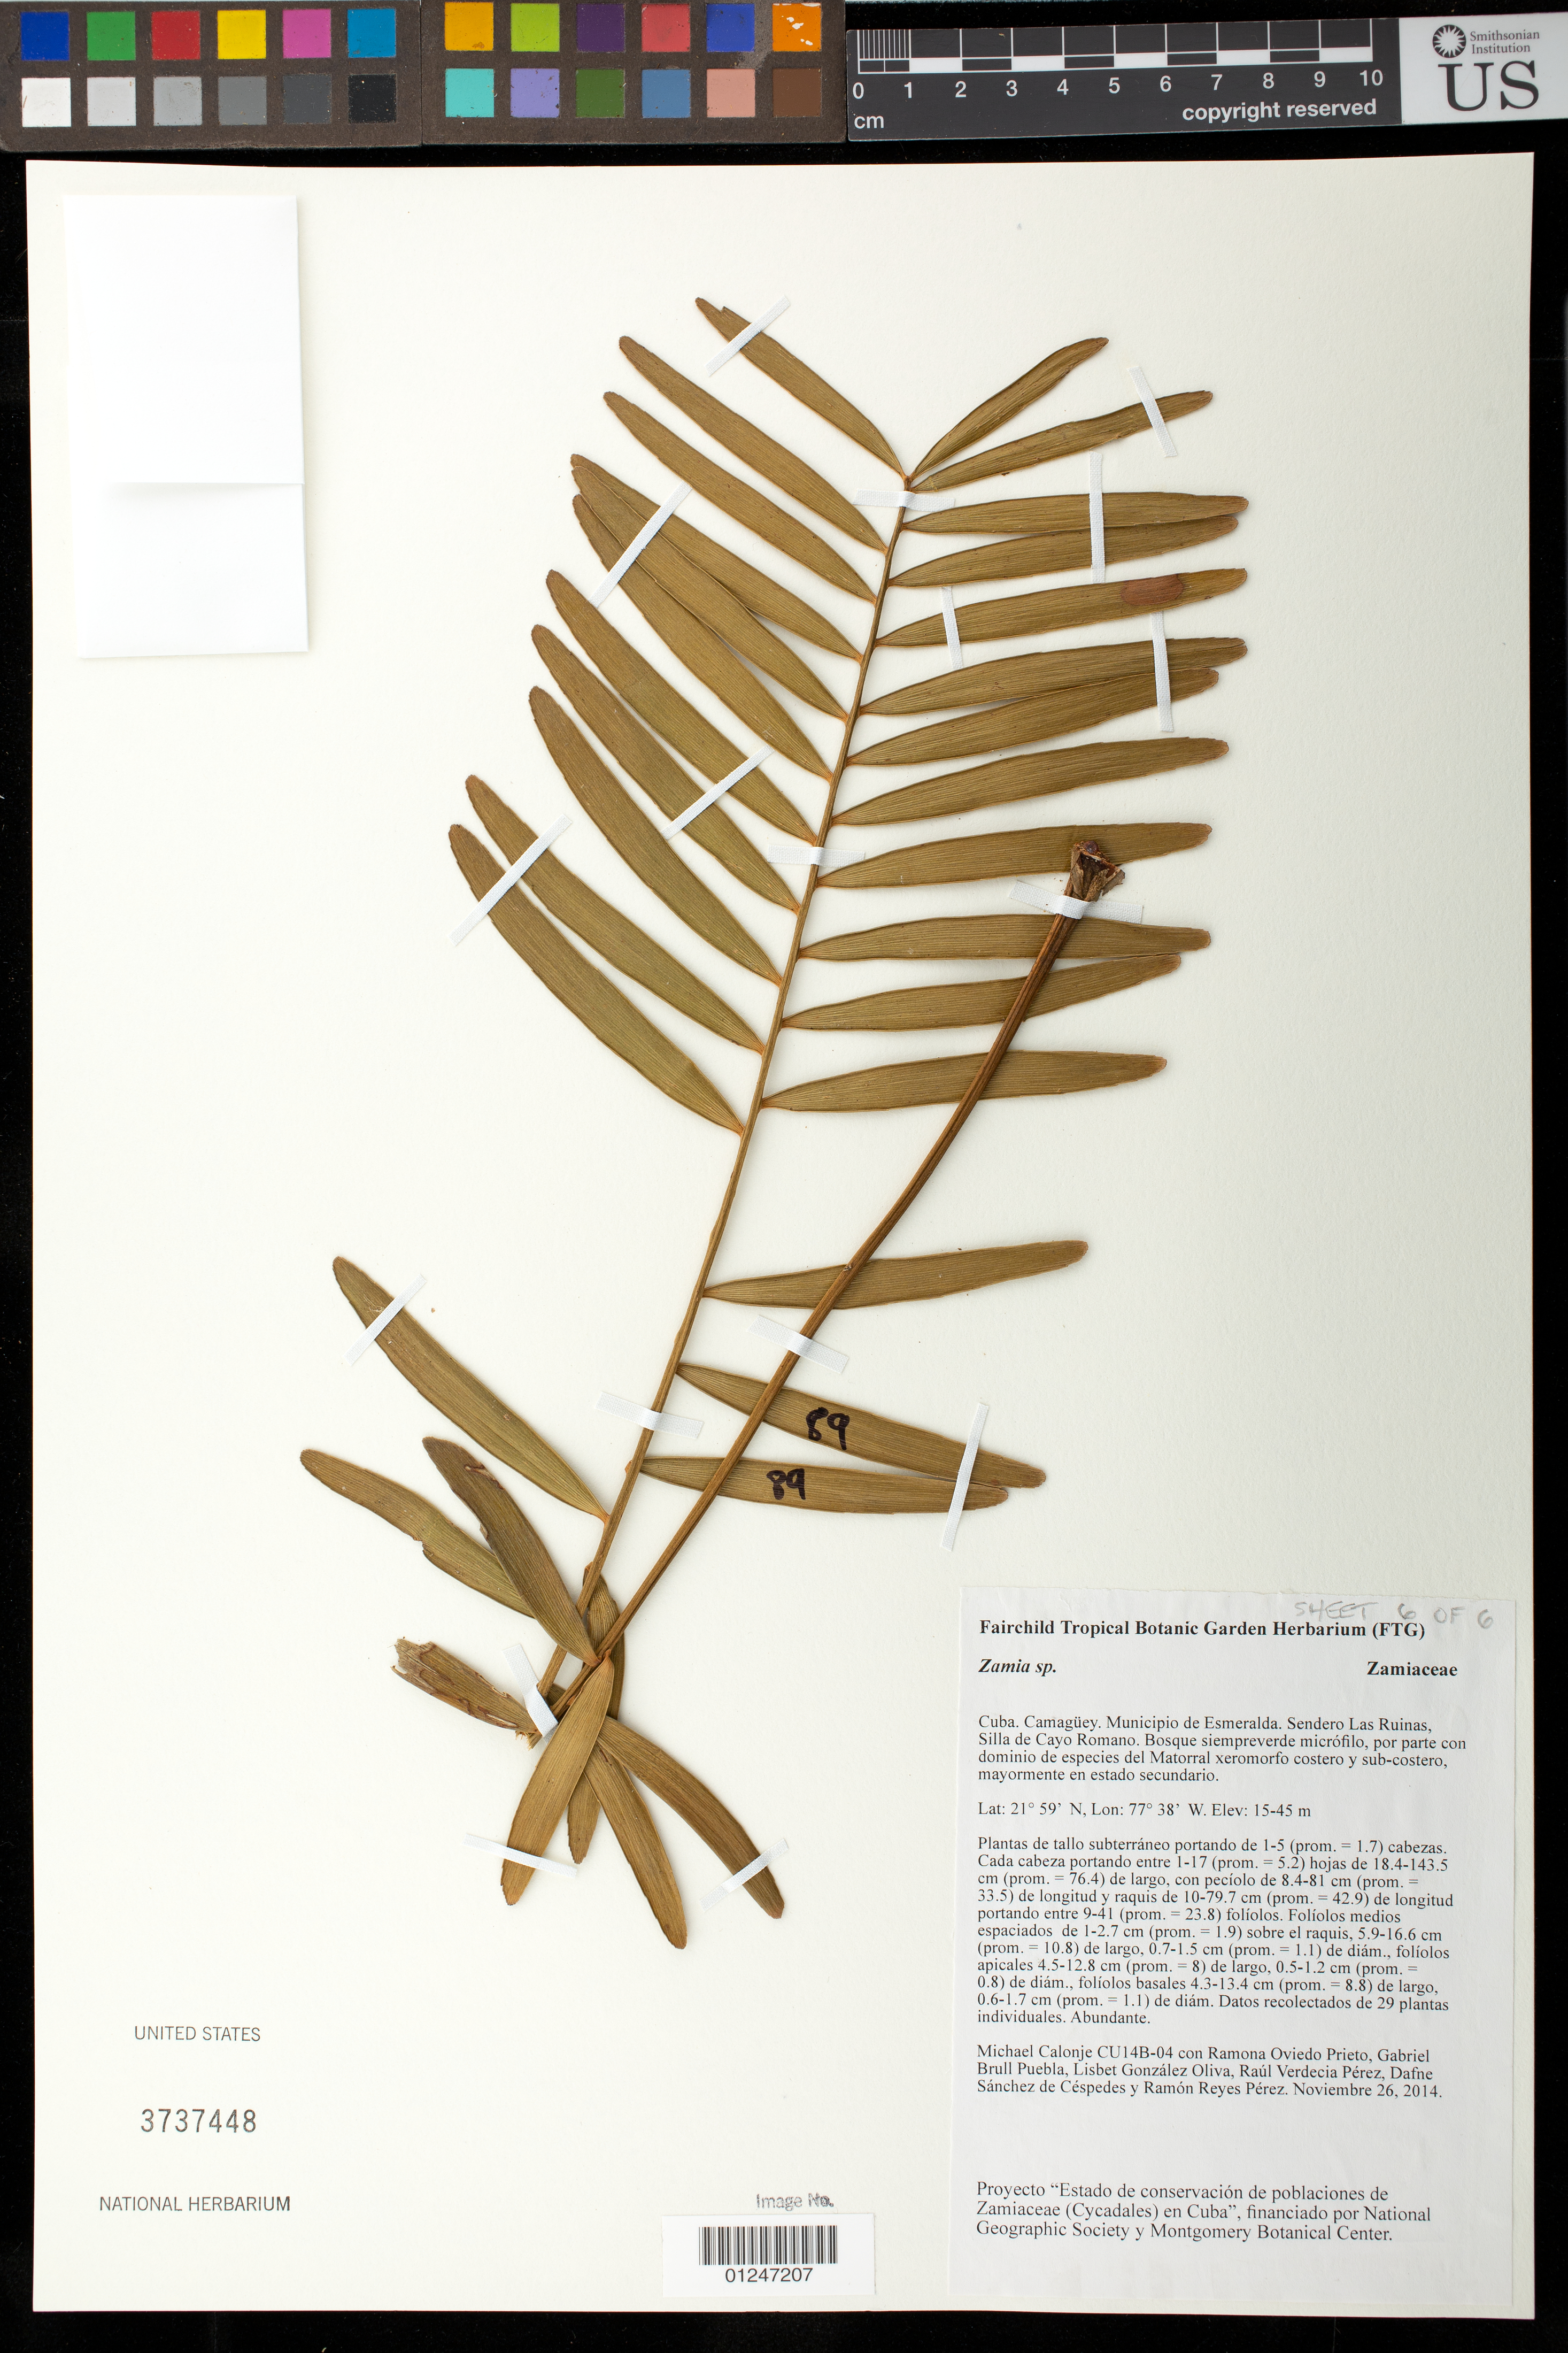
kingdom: Plantae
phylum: Tracheophyta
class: Cycadopsida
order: Cycadales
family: Zamiaceae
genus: Zamia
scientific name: Zamia sp.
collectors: M. Calonje et al.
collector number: CU14B-04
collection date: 2014-11-26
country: Cuba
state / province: Camaguey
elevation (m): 15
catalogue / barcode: US 3737448